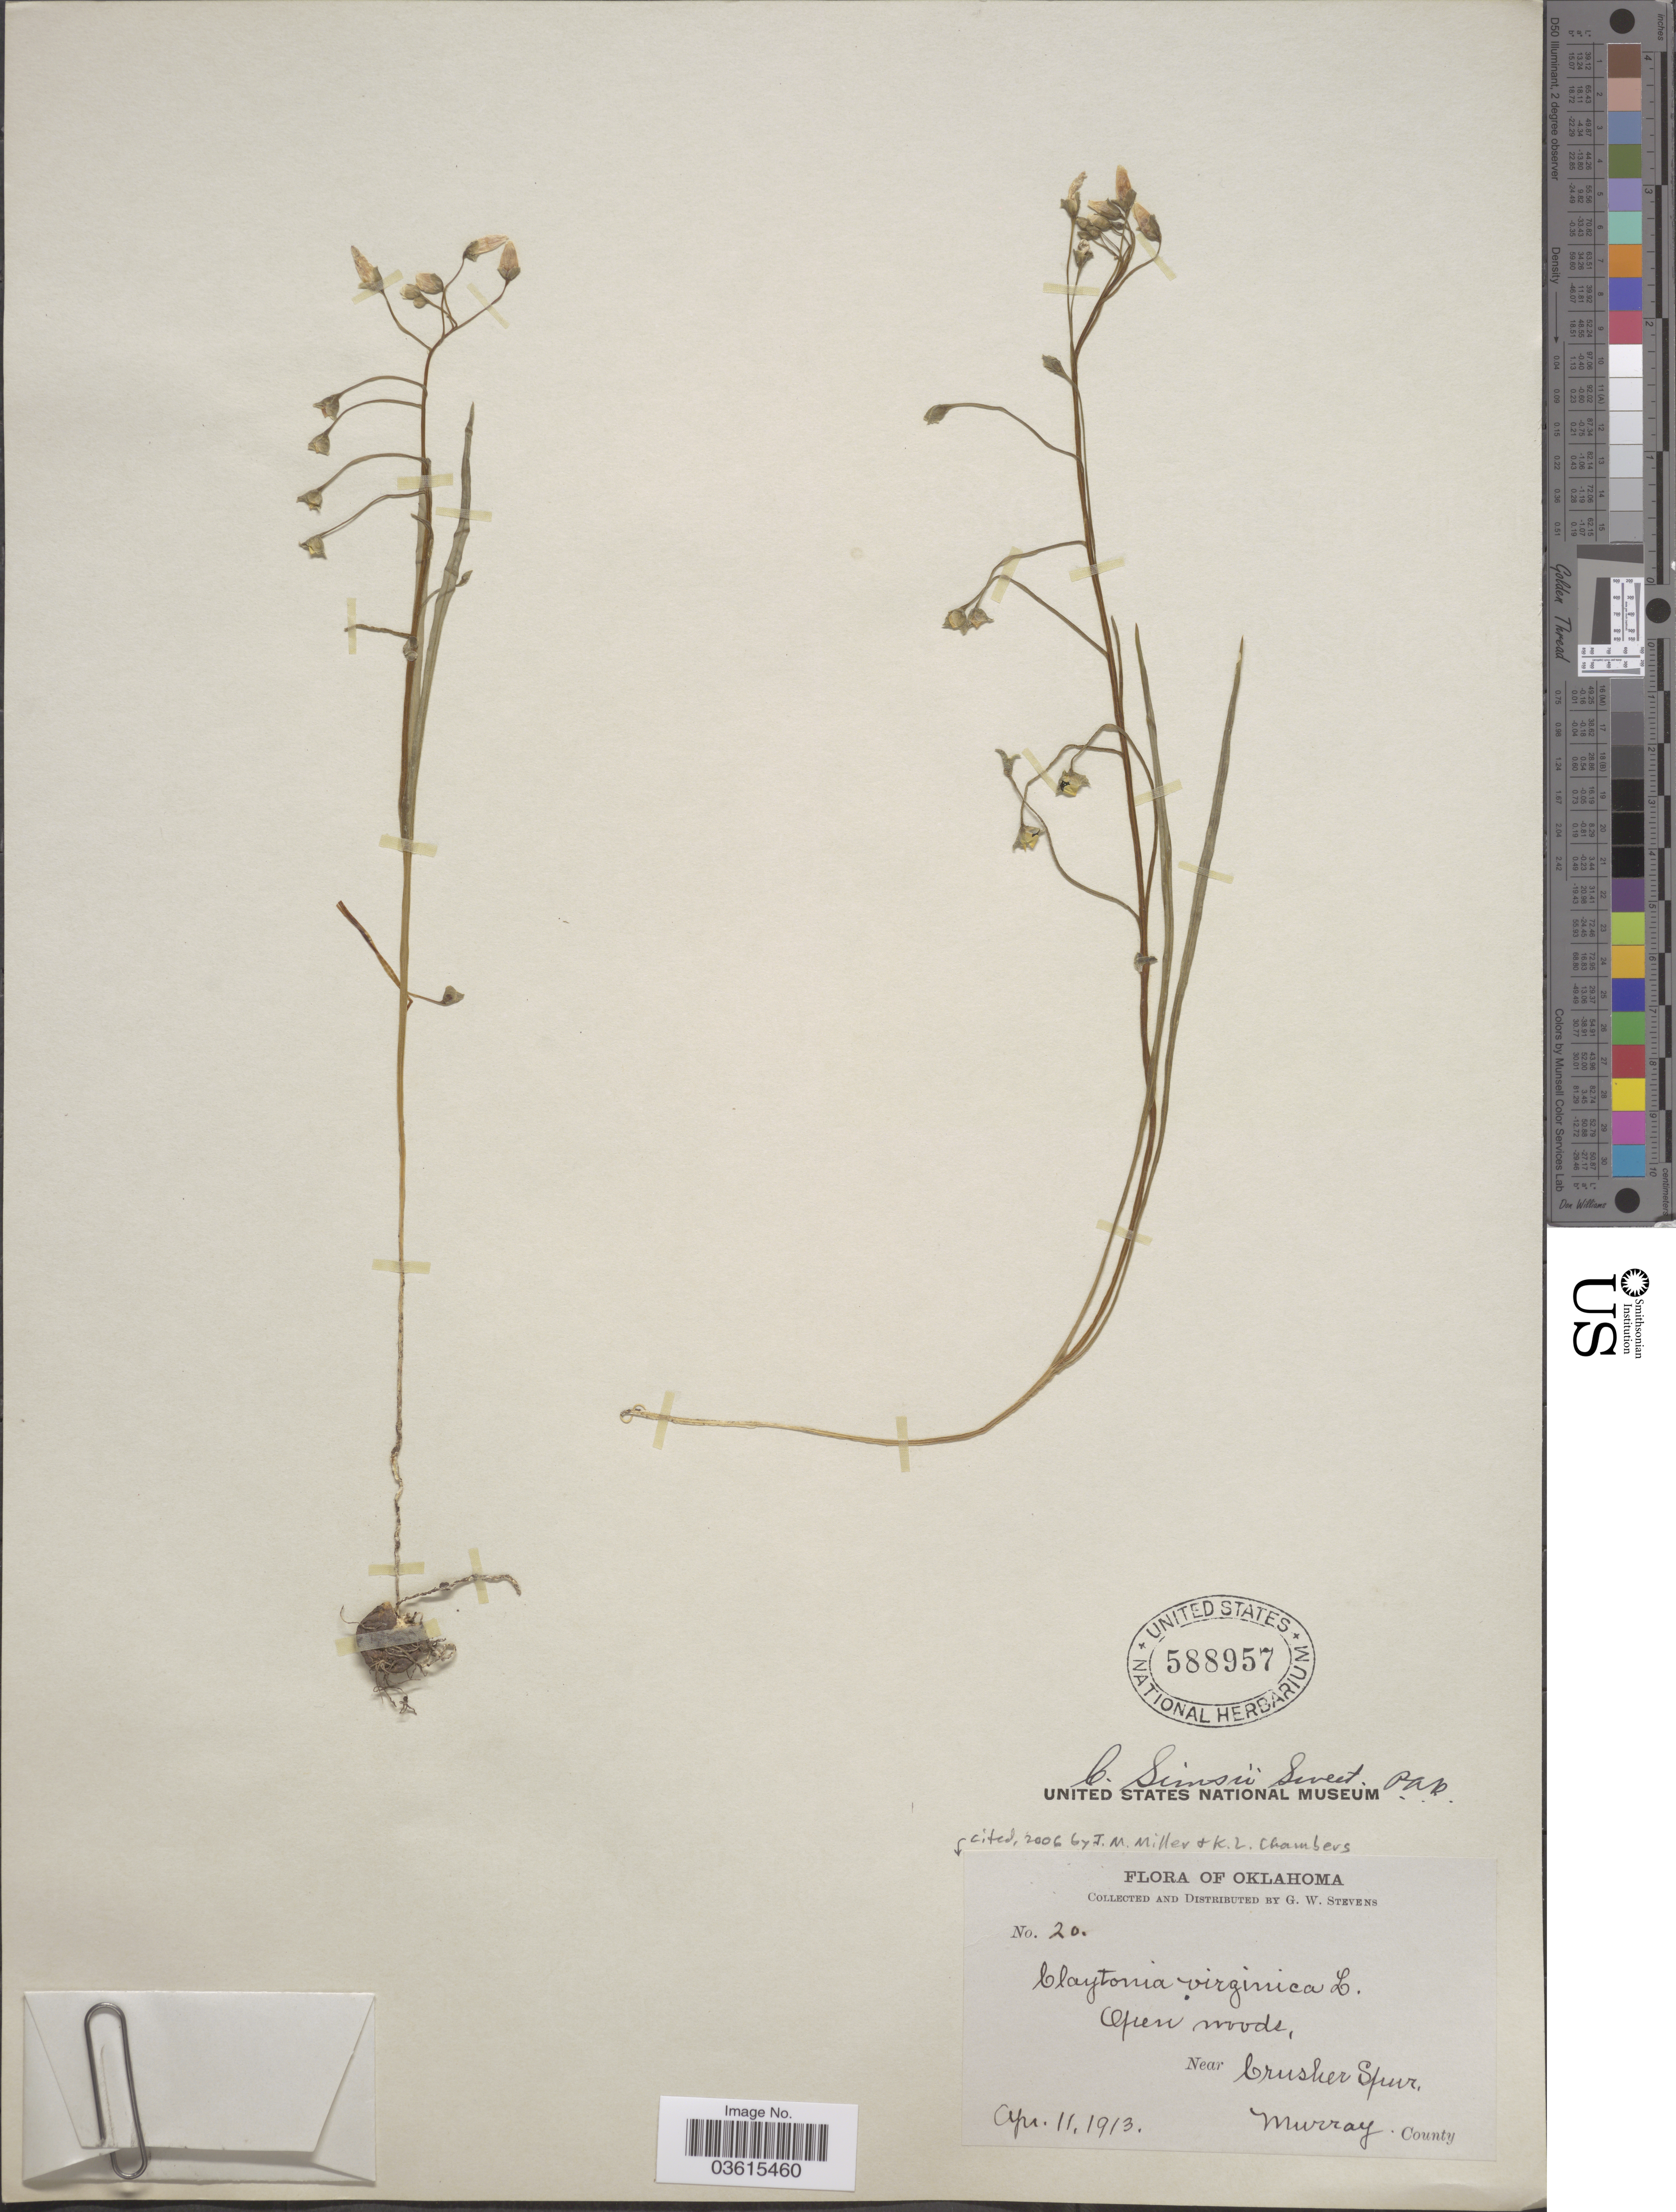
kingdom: Plantae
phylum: Tracheophyta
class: Magnoliopsida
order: Caryophyllales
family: Montiaceae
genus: Claytonia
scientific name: Claytonia virginica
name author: L.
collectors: G. W. Stevens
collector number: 20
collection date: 1913-04-11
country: United States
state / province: Oklahoma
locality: Near Crusher Spur, Murray County.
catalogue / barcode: US 588957